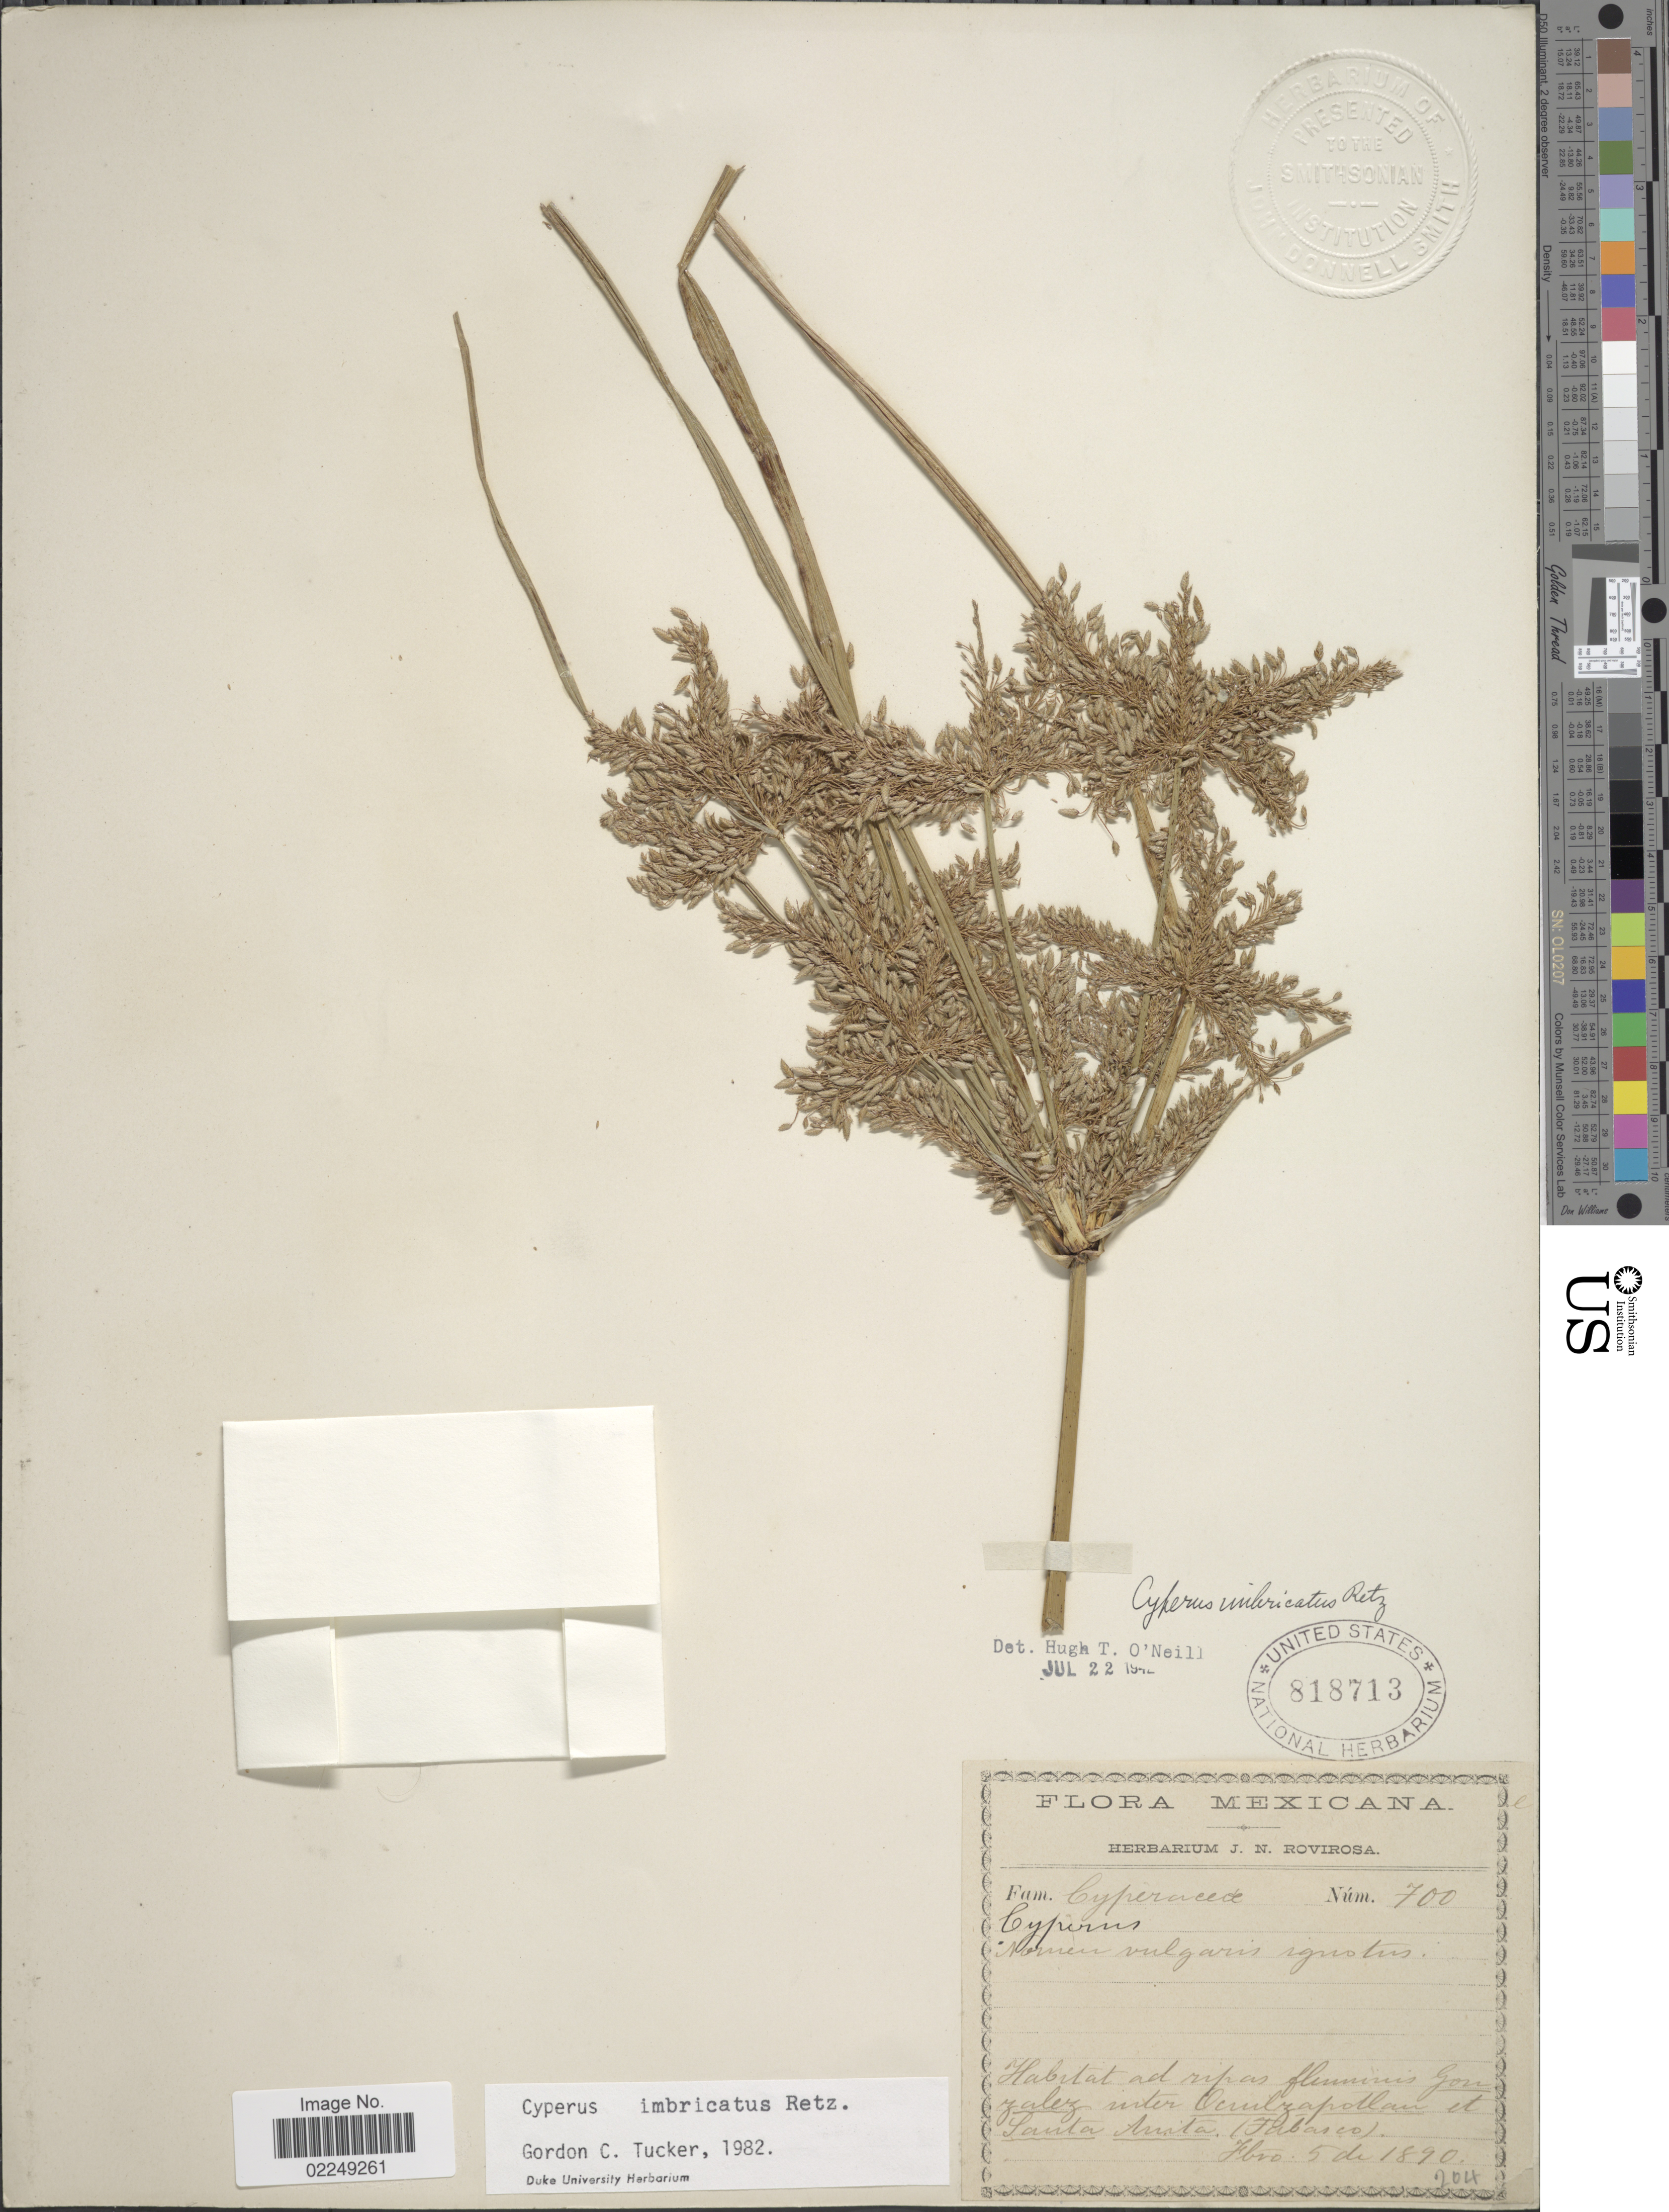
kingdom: Plantae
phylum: Tracheophyta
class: Liliopsida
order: Poales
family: Cyperaceae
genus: Cyperus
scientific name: Cyperus imbricatus Retz.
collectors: ex herb. J. N. Rovirosa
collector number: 700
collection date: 1890-02-05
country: Mexico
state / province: Tabasco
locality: Gonzalez inter Ocuilzapollan et Santa Anita (Tabasco)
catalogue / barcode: US 818713